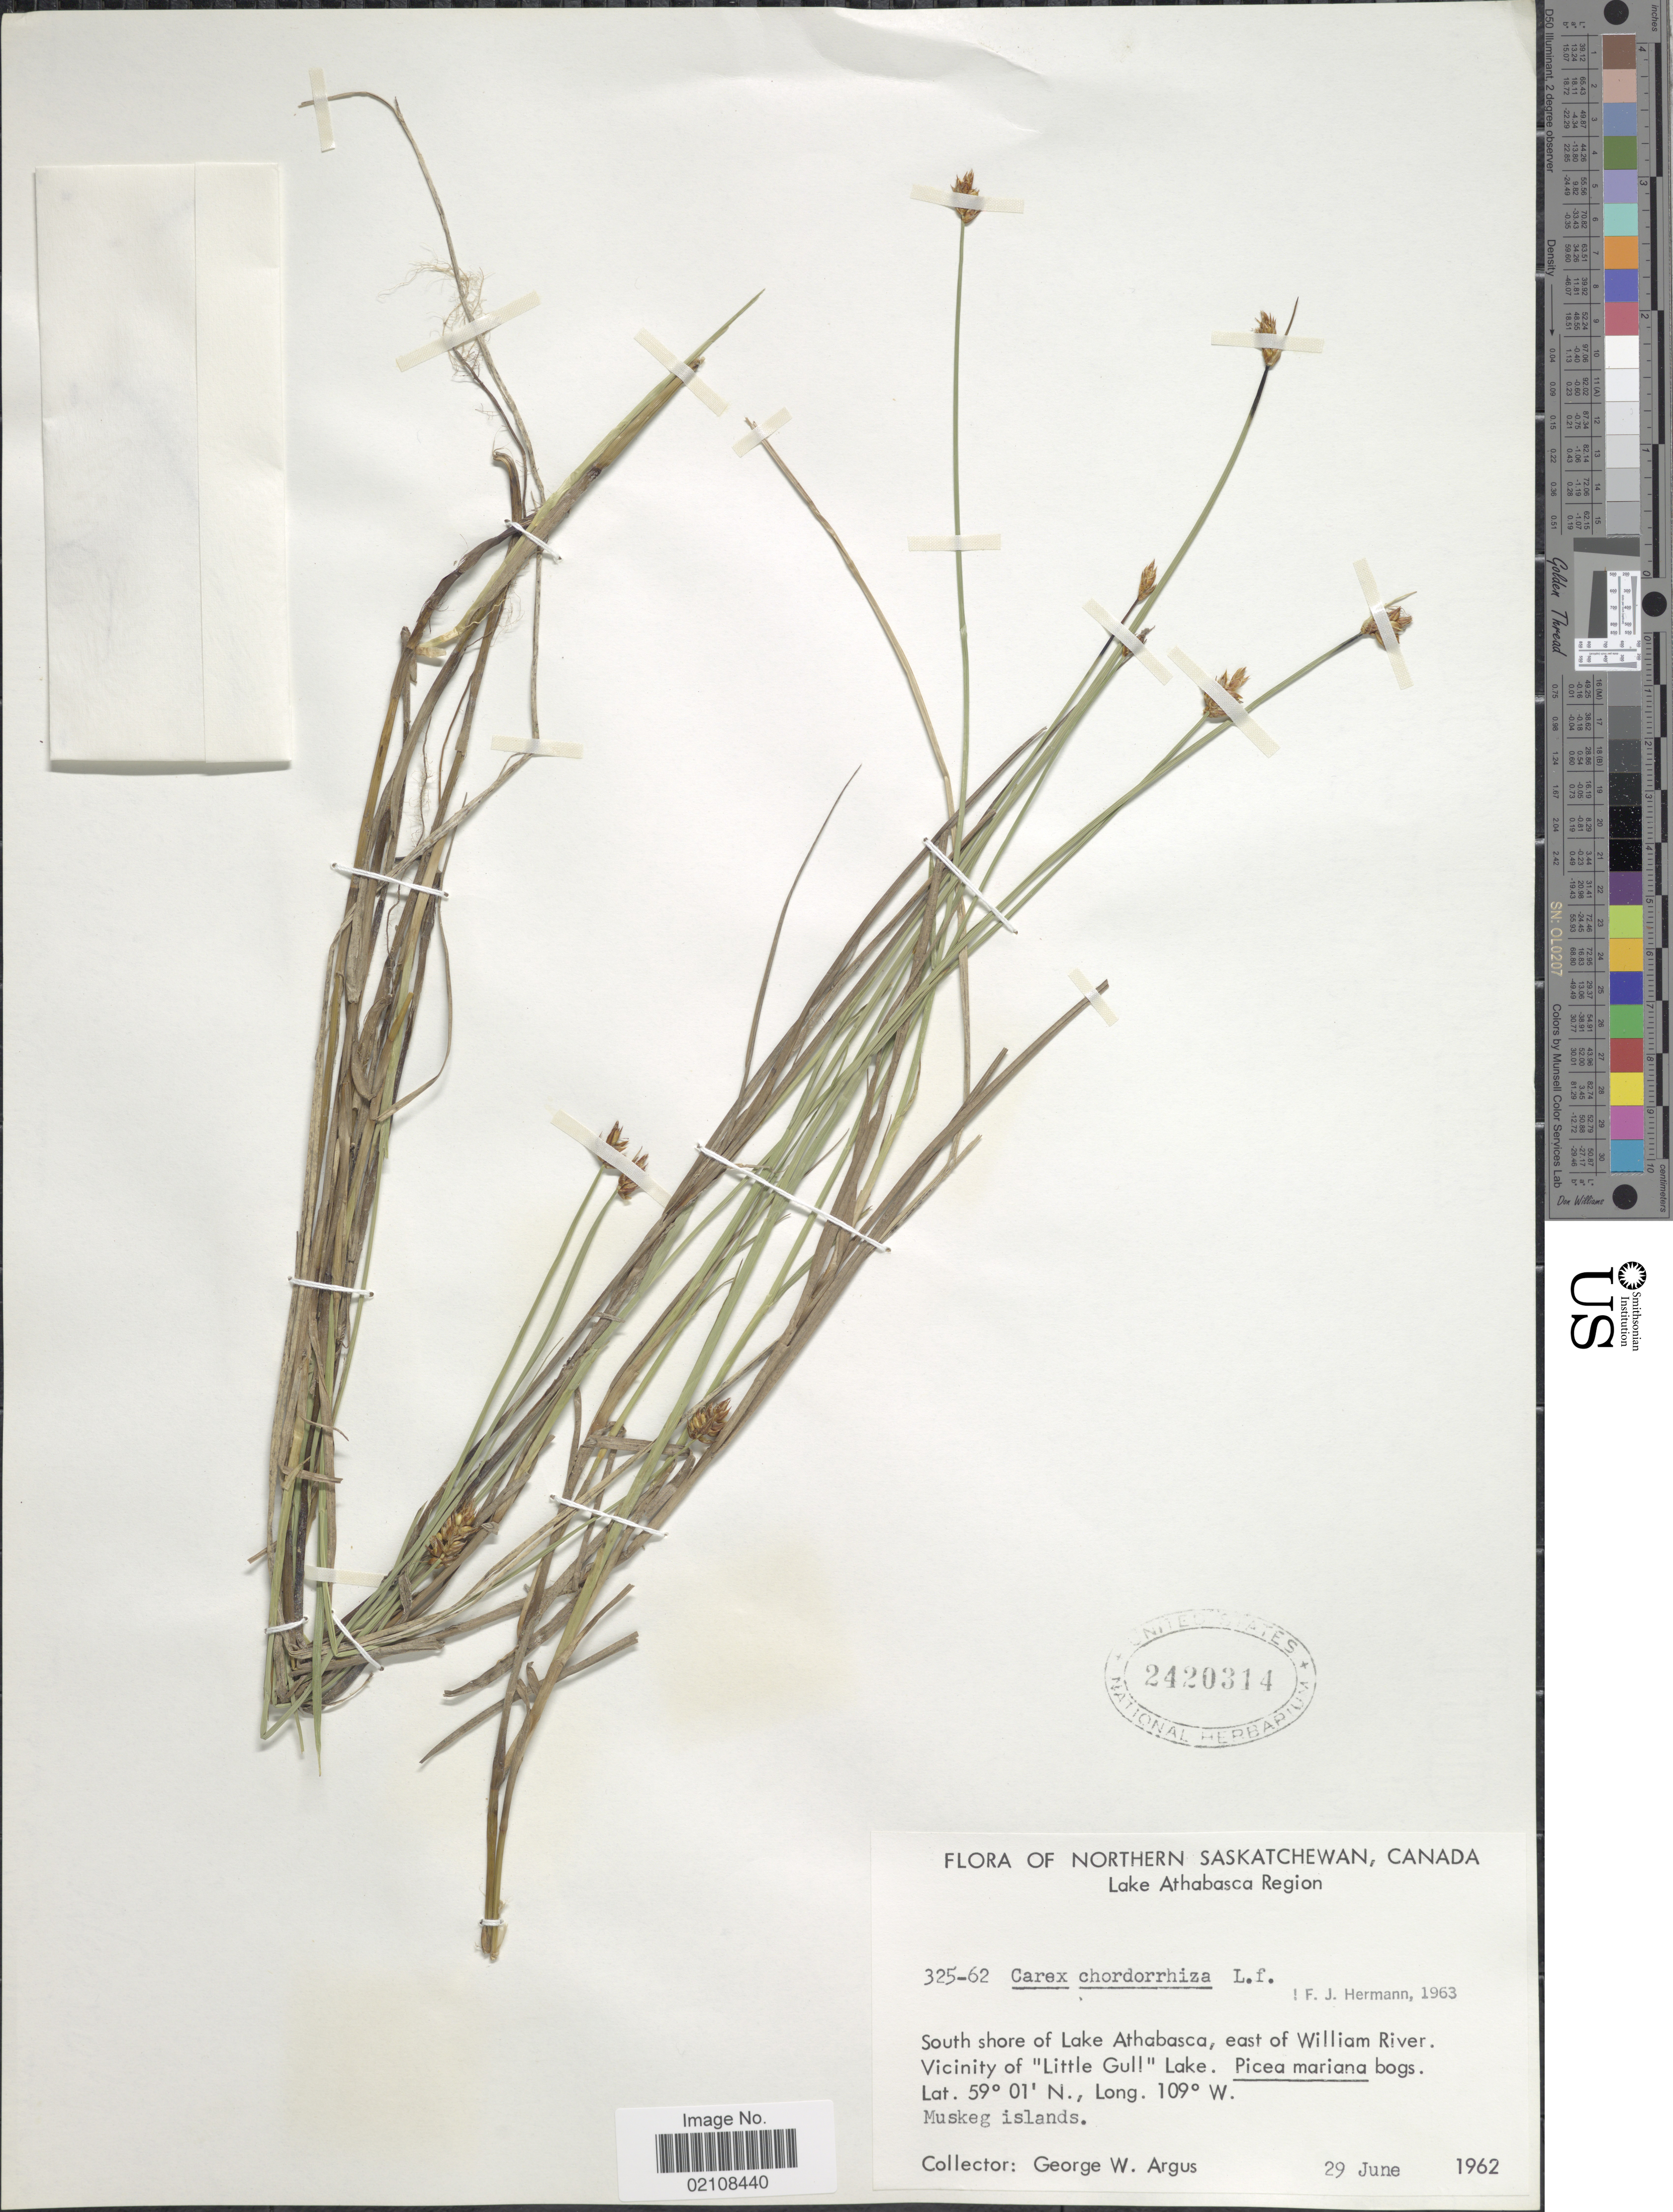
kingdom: Plantae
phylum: Tracheophyta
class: Liliopsida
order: Poales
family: Cyperaceae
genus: Carex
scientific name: Carex chordorrhiza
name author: L. f.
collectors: G. W. Argus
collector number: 325-62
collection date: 1962-06-29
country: Canada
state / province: Saskatchewan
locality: Northern Saskatchewan. Lake Athabasca Region. South shore of Lake Athabasca, east of William River. Vicinity of "Little Gull" Lake. Muskeg islands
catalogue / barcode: US 2420314